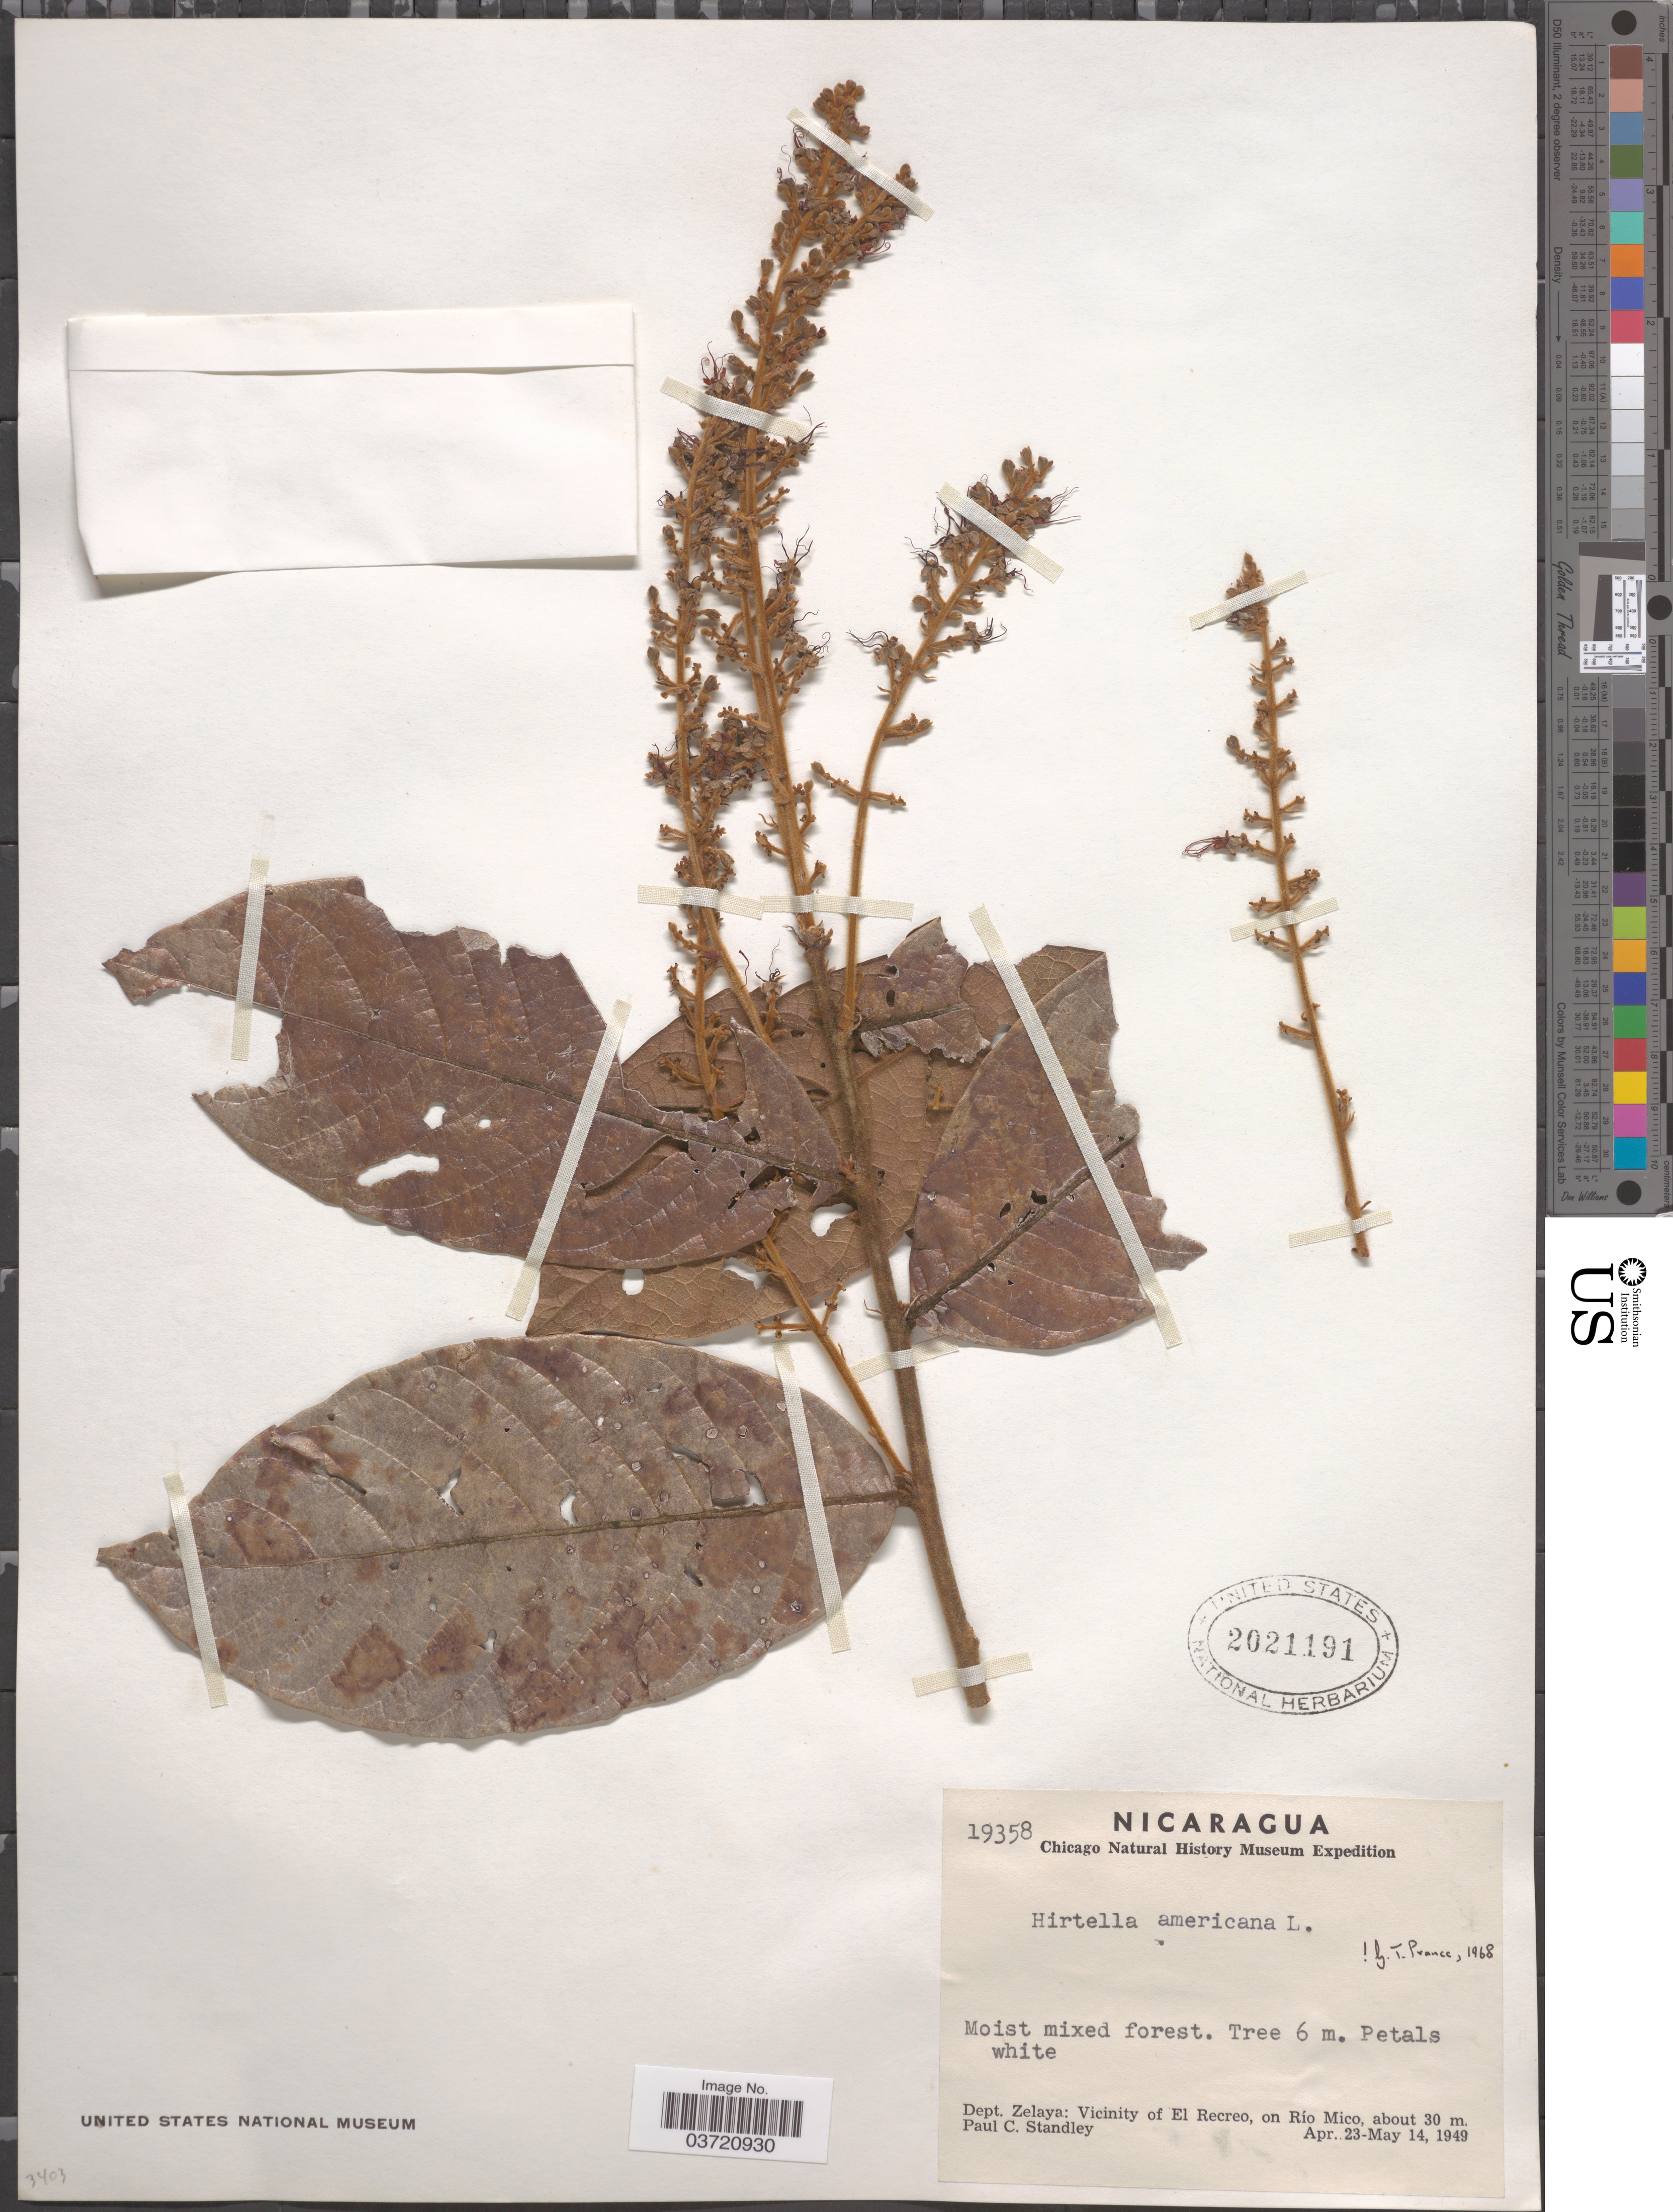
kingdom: Plantae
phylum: Tracheophyta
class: Magnoliopsida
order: Malpighiales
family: Chrysobalanaceae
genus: Hirtella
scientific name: Hirtella americana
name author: L.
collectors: P. C. Standley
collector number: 19358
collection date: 1949-04-23/1949-05-14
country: Nicaragua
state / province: Atlántico Sur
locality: Dept. Zelaya: Vicinity of El Recreo, on Río Mico.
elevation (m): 30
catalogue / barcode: US 2021191